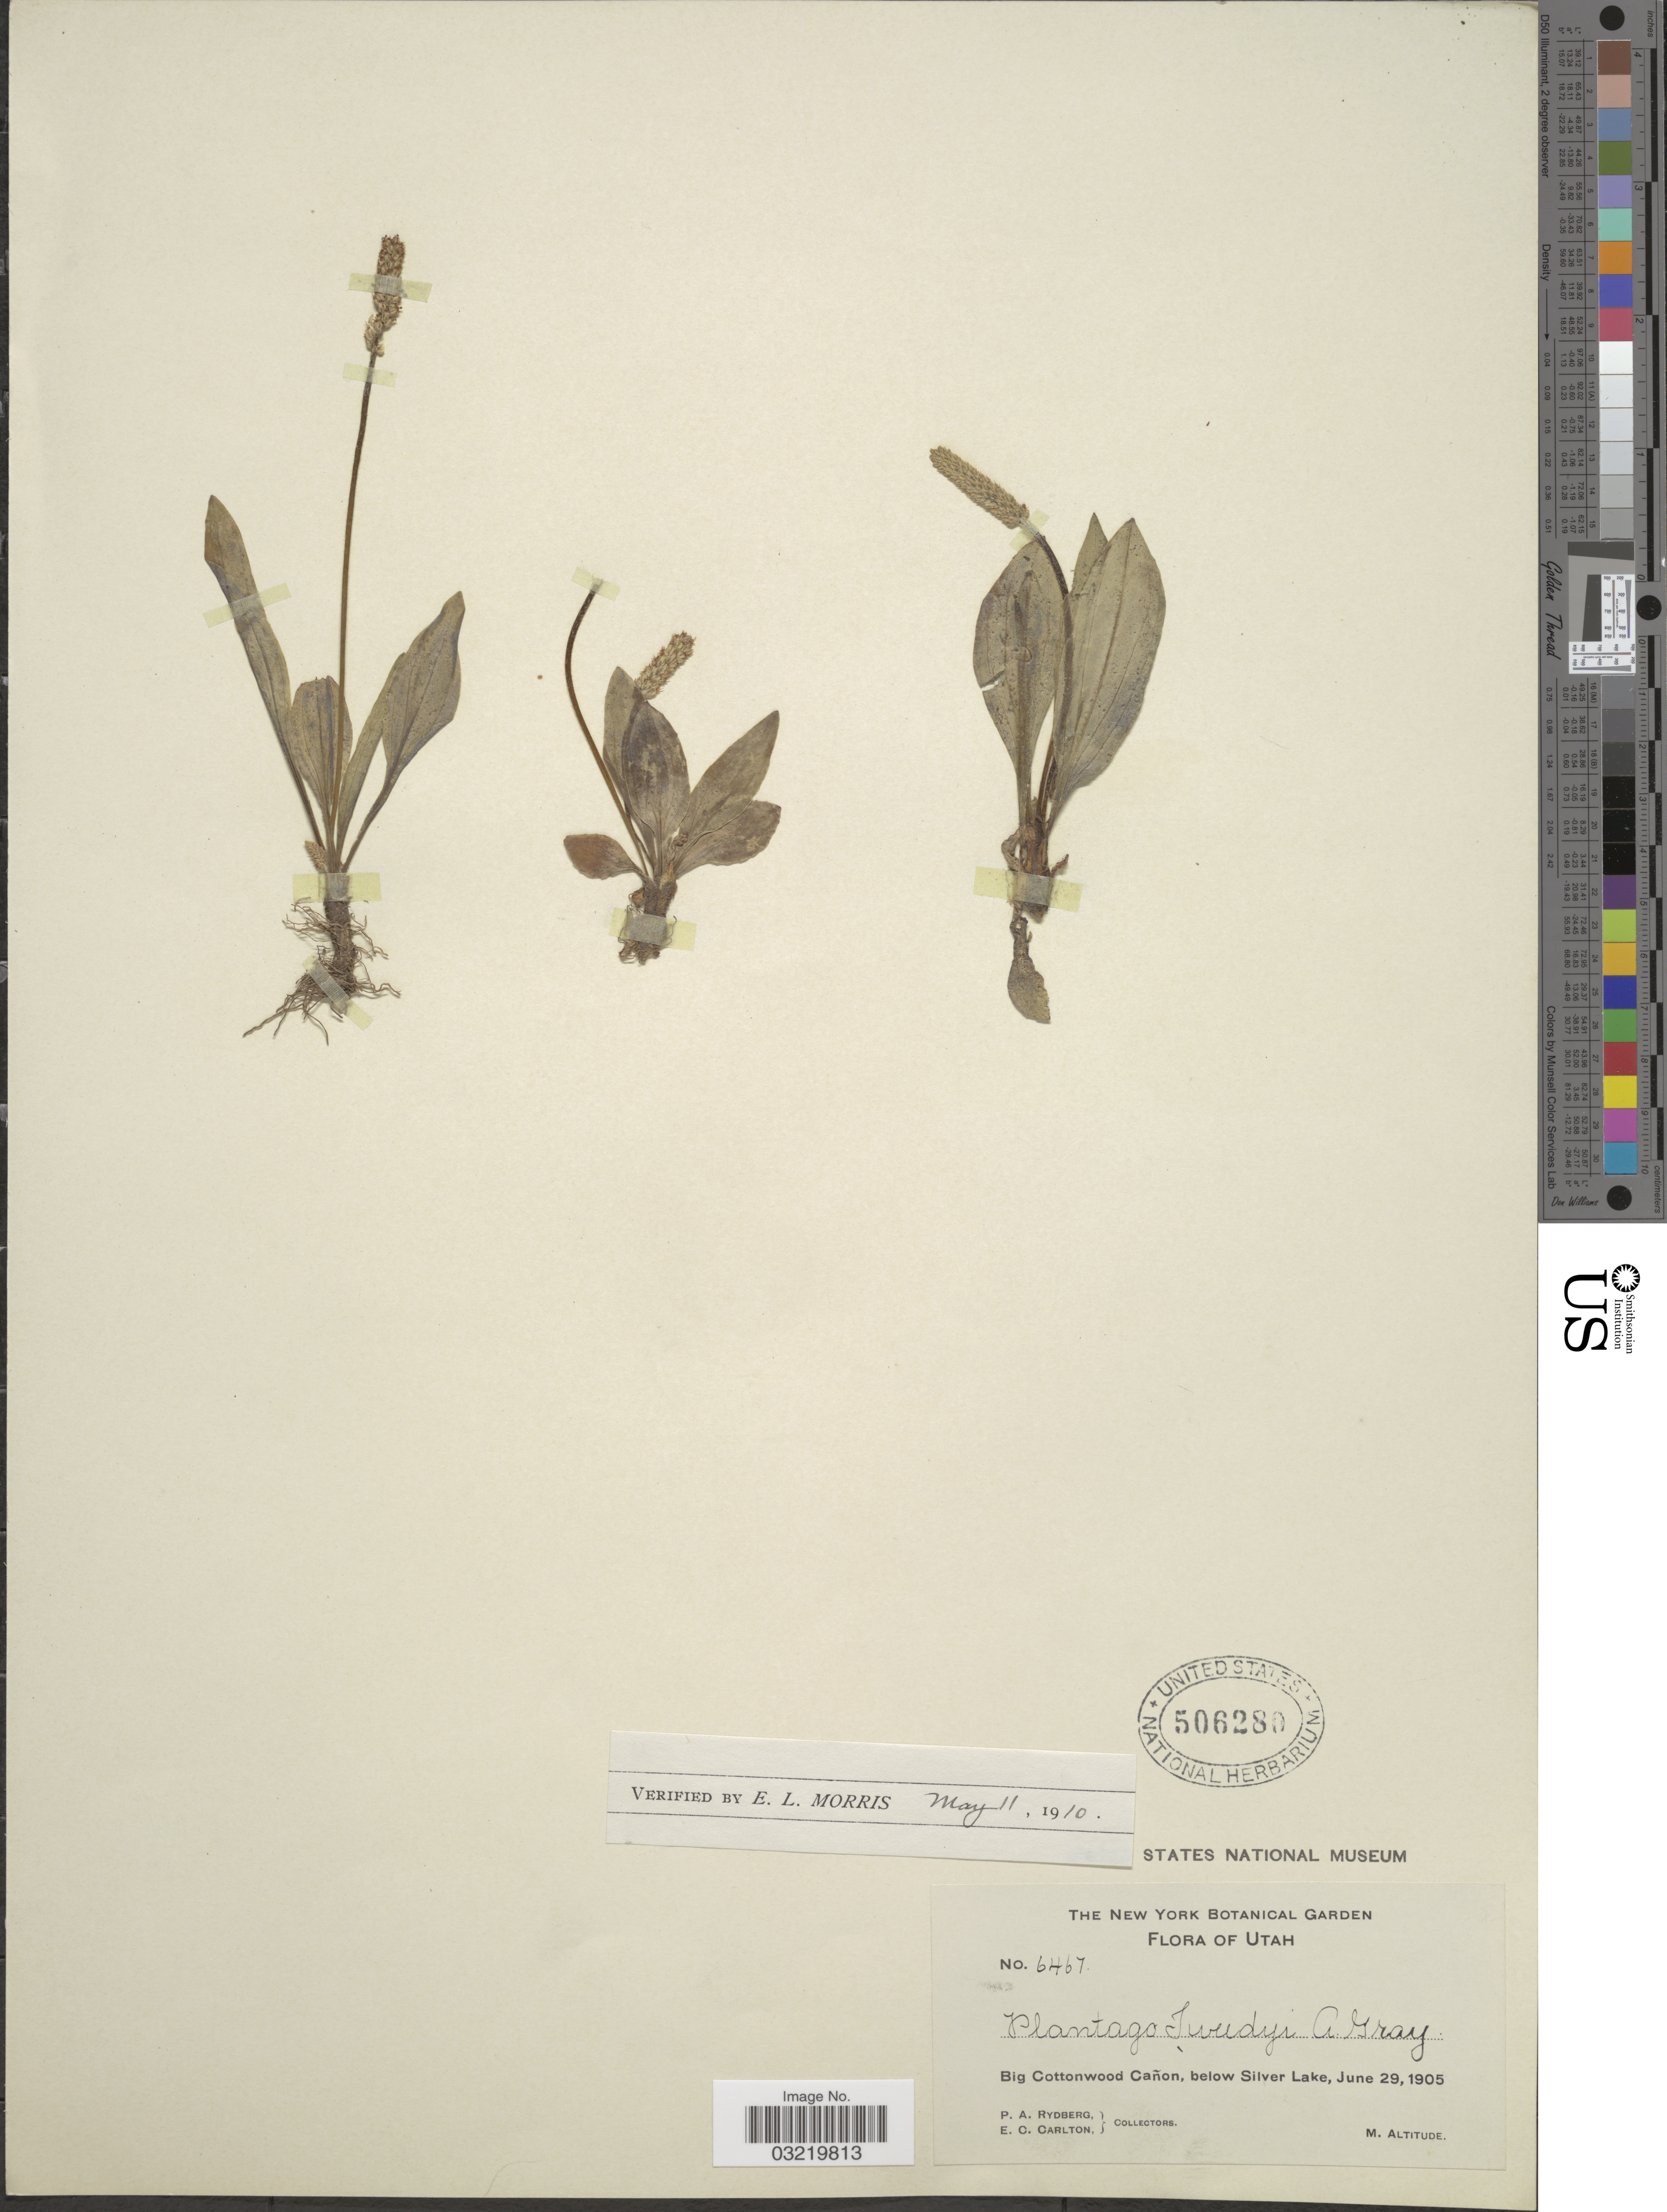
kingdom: Plantae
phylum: Tracheophyta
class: Magnoliopsida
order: Lamiales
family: Plantaginaceae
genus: Plantago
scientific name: Plantago tweedyi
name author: A. Gray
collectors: P. A. Rydberg & E. Carlton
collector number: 6467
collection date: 1905-06-29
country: United States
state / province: Utah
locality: Big Cottonwood Cañon, below Silver Lake.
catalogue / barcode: US 506280